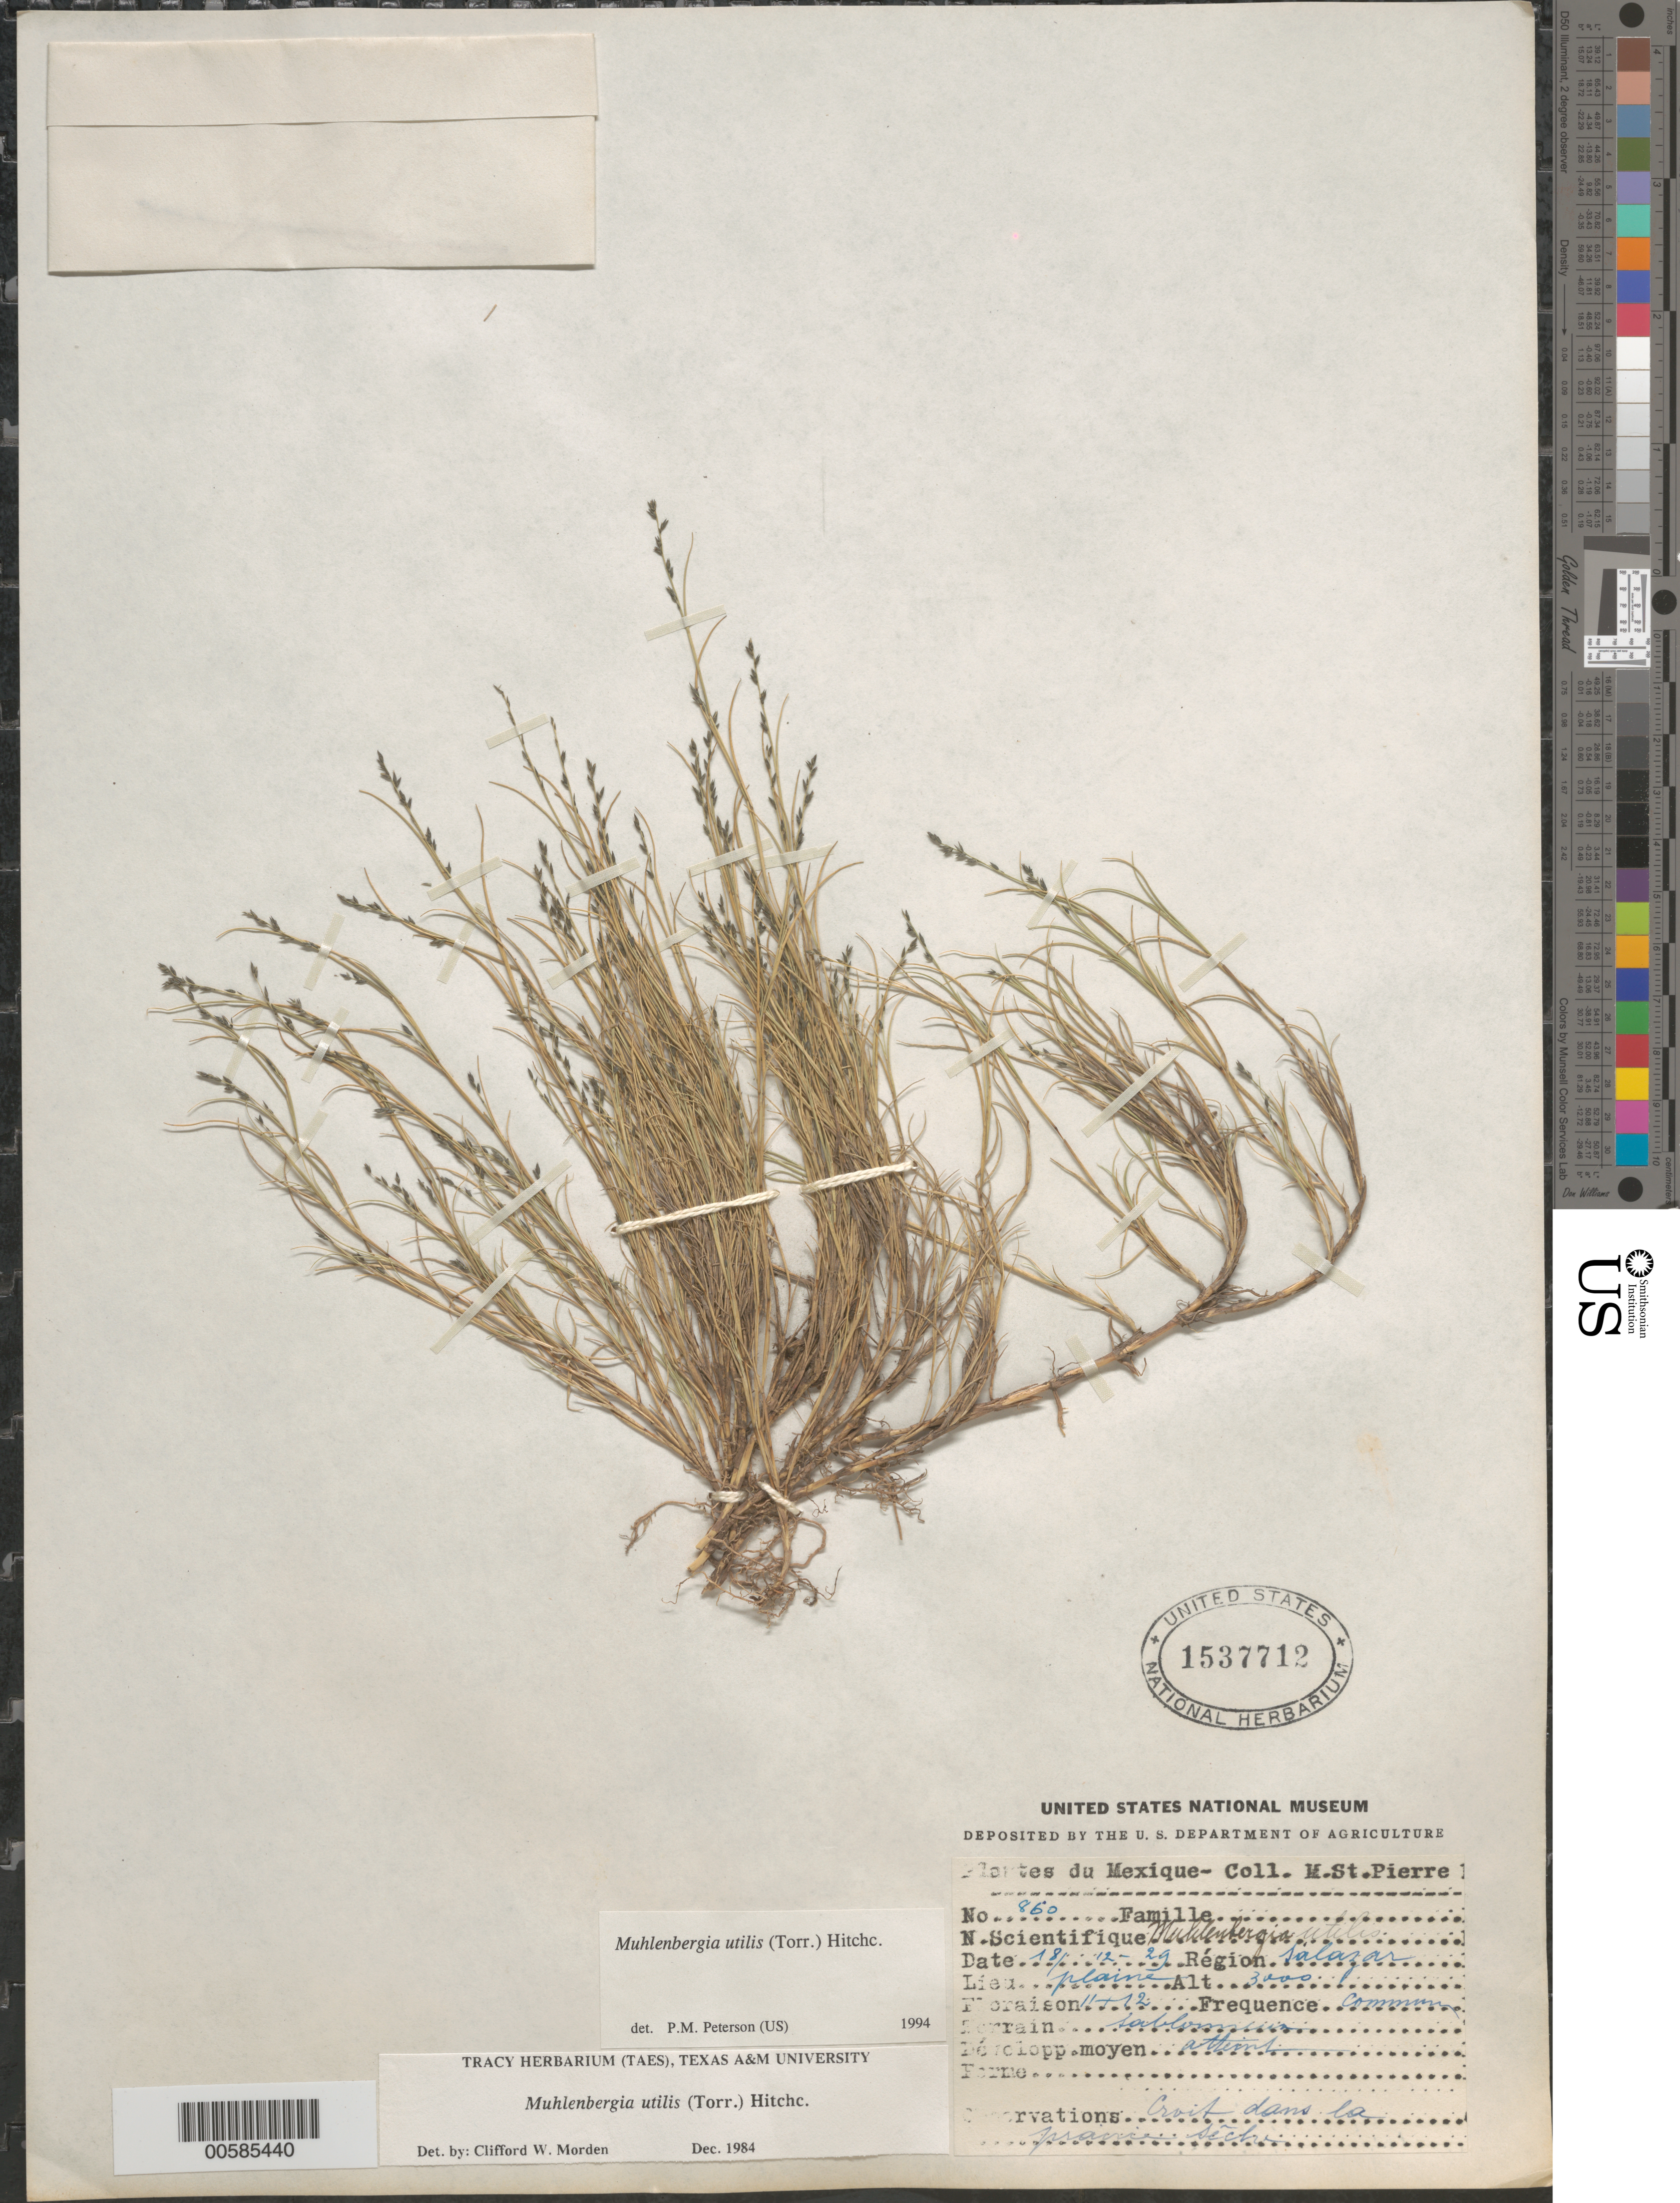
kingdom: Plantae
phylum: Tracheophyta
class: Liliopsida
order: Poales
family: Poaceae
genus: Muhlenbergia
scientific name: Muhlenbergia utilis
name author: (Torr.) Hitchc.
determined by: Peterson, Paul M., (BOT), Smithsonian Institution - National Museum of Natural History (UNITED STATES)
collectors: M. Saint-Pierre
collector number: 850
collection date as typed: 18 Dec 1929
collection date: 1929-12-18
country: Mexico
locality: Lalazar.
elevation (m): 3000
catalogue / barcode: US 1537712